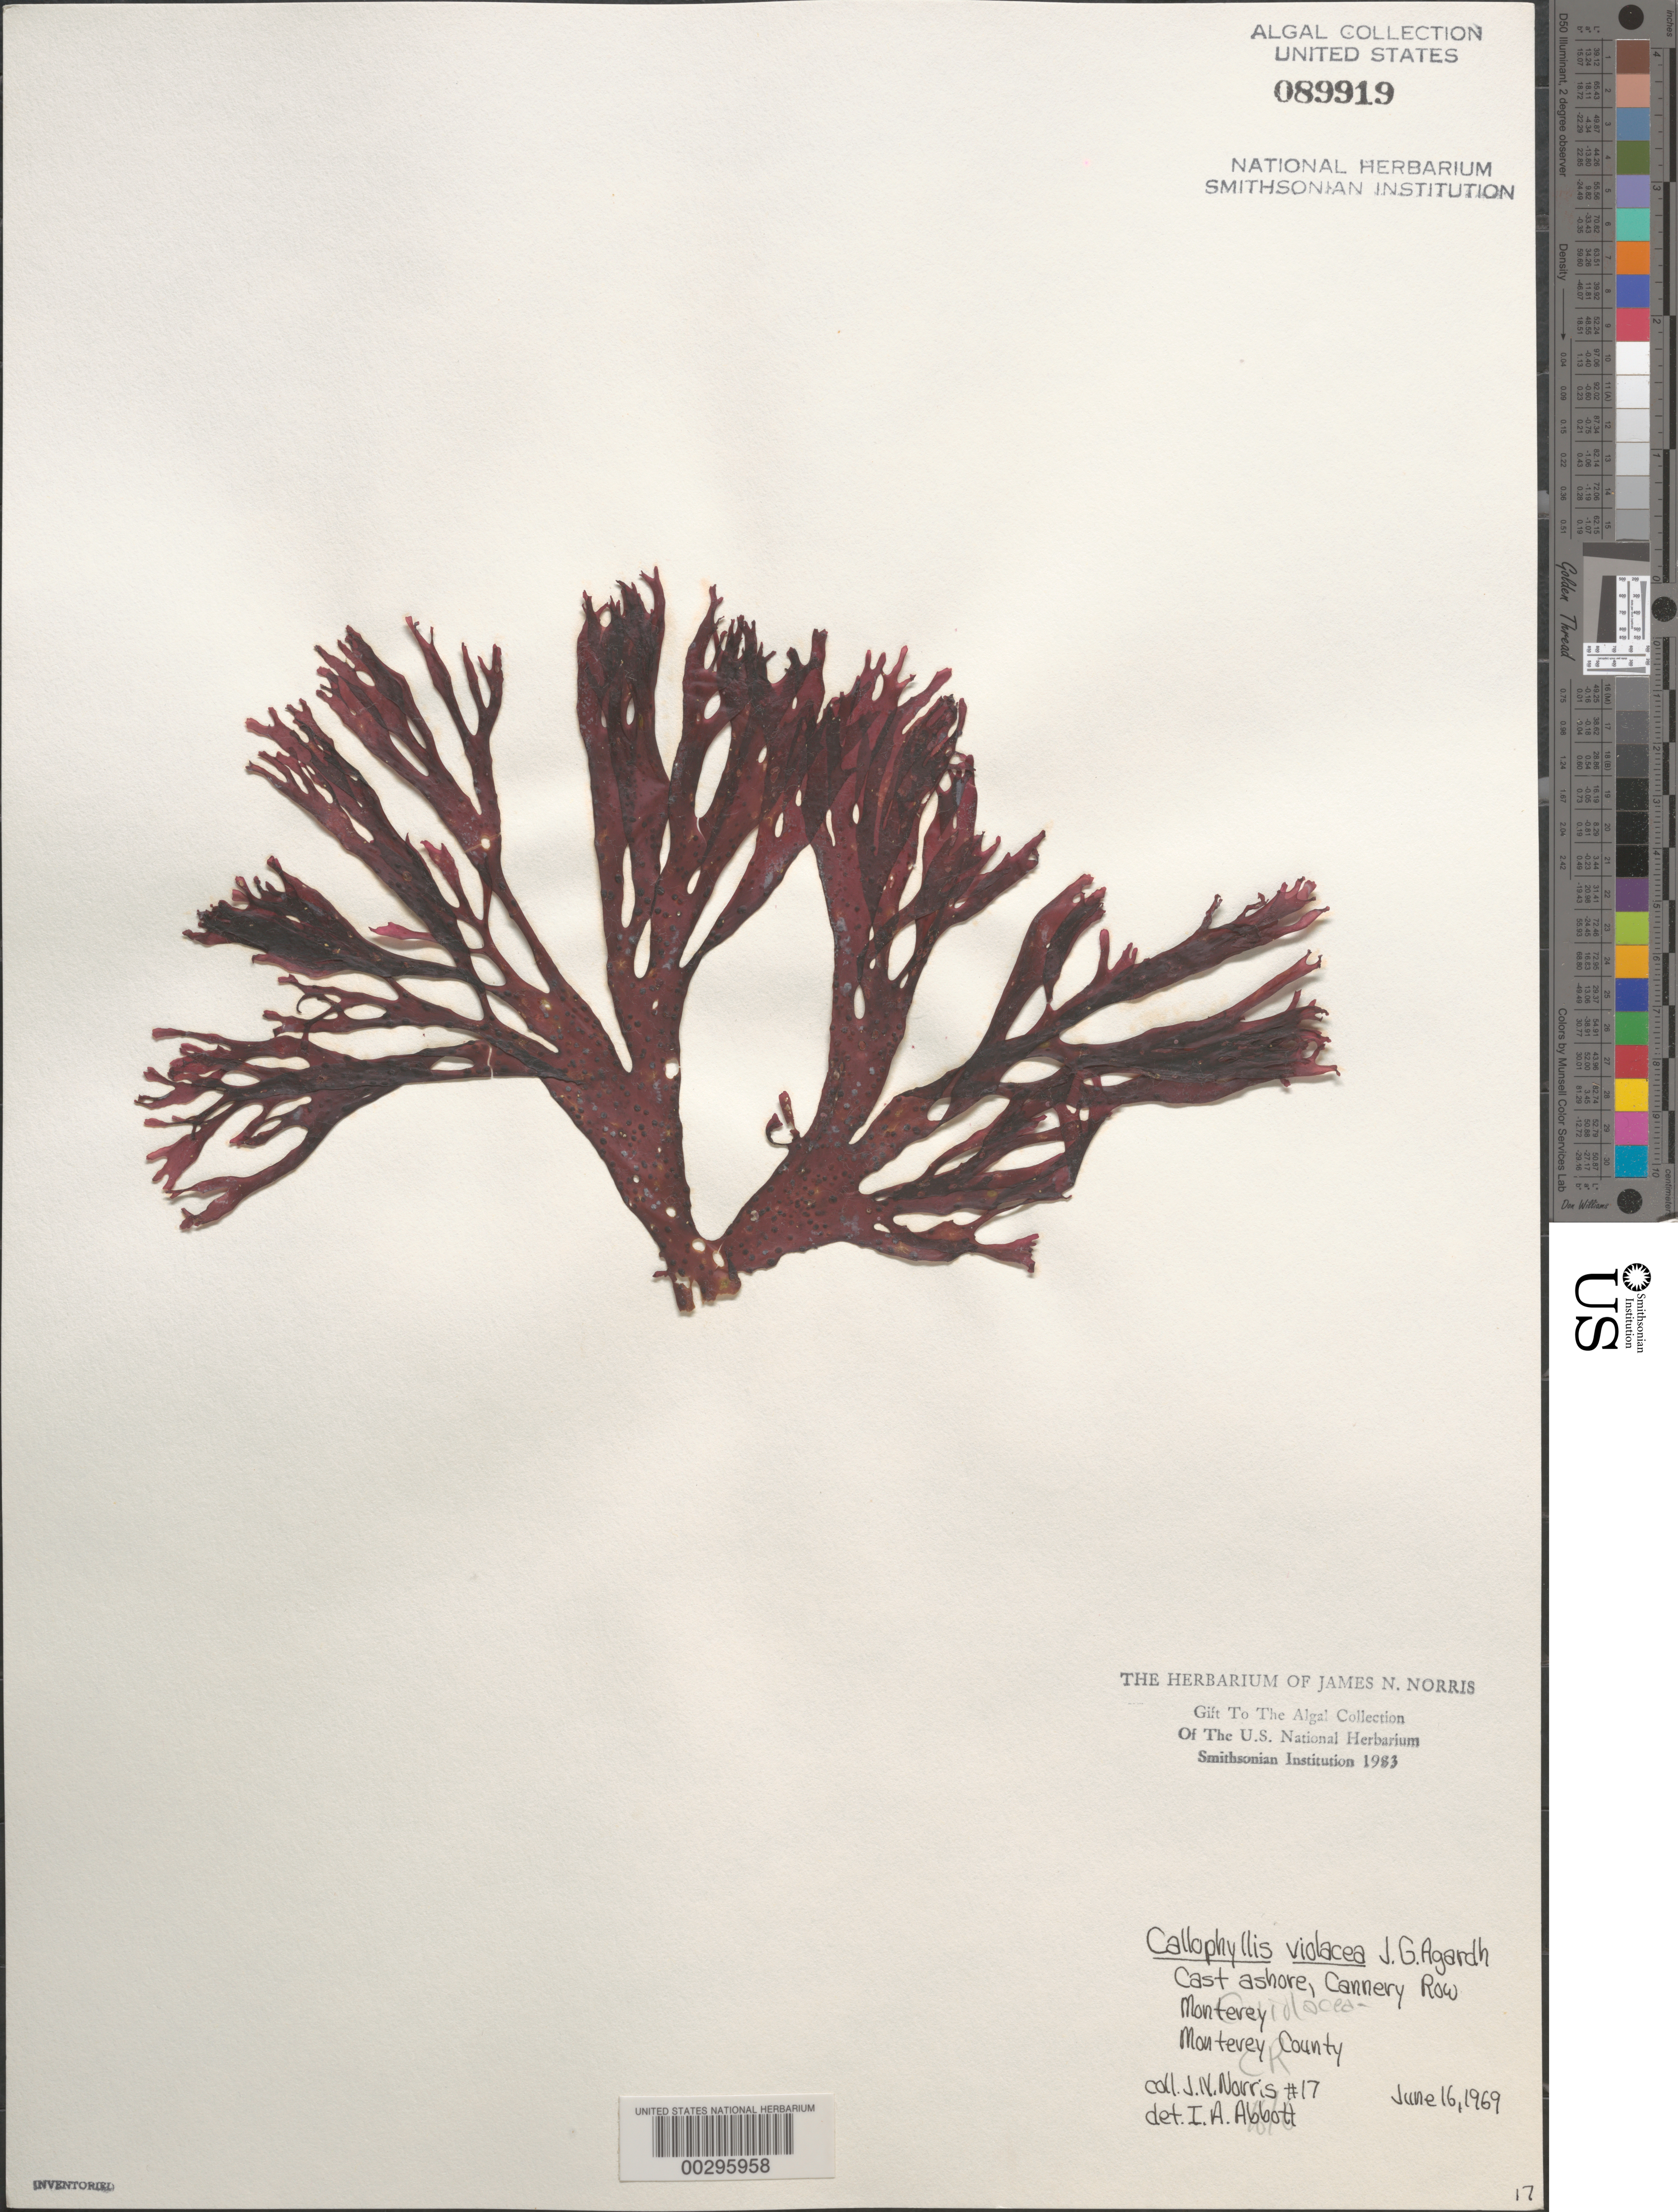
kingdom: Plantae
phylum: Rhodophyta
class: Florideophyceae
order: Gigartinales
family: Kallymeniaceae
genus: Callophyllis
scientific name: Callophyllis violacea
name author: J. Agardh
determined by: Abbott, Isabella A.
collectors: J. N. Norris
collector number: JN-17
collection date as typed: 16 Jun 1969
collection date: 1969-06-16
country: United States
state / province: California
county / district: Monterey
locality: Cannery Row, Monterey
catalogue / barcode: US 89919